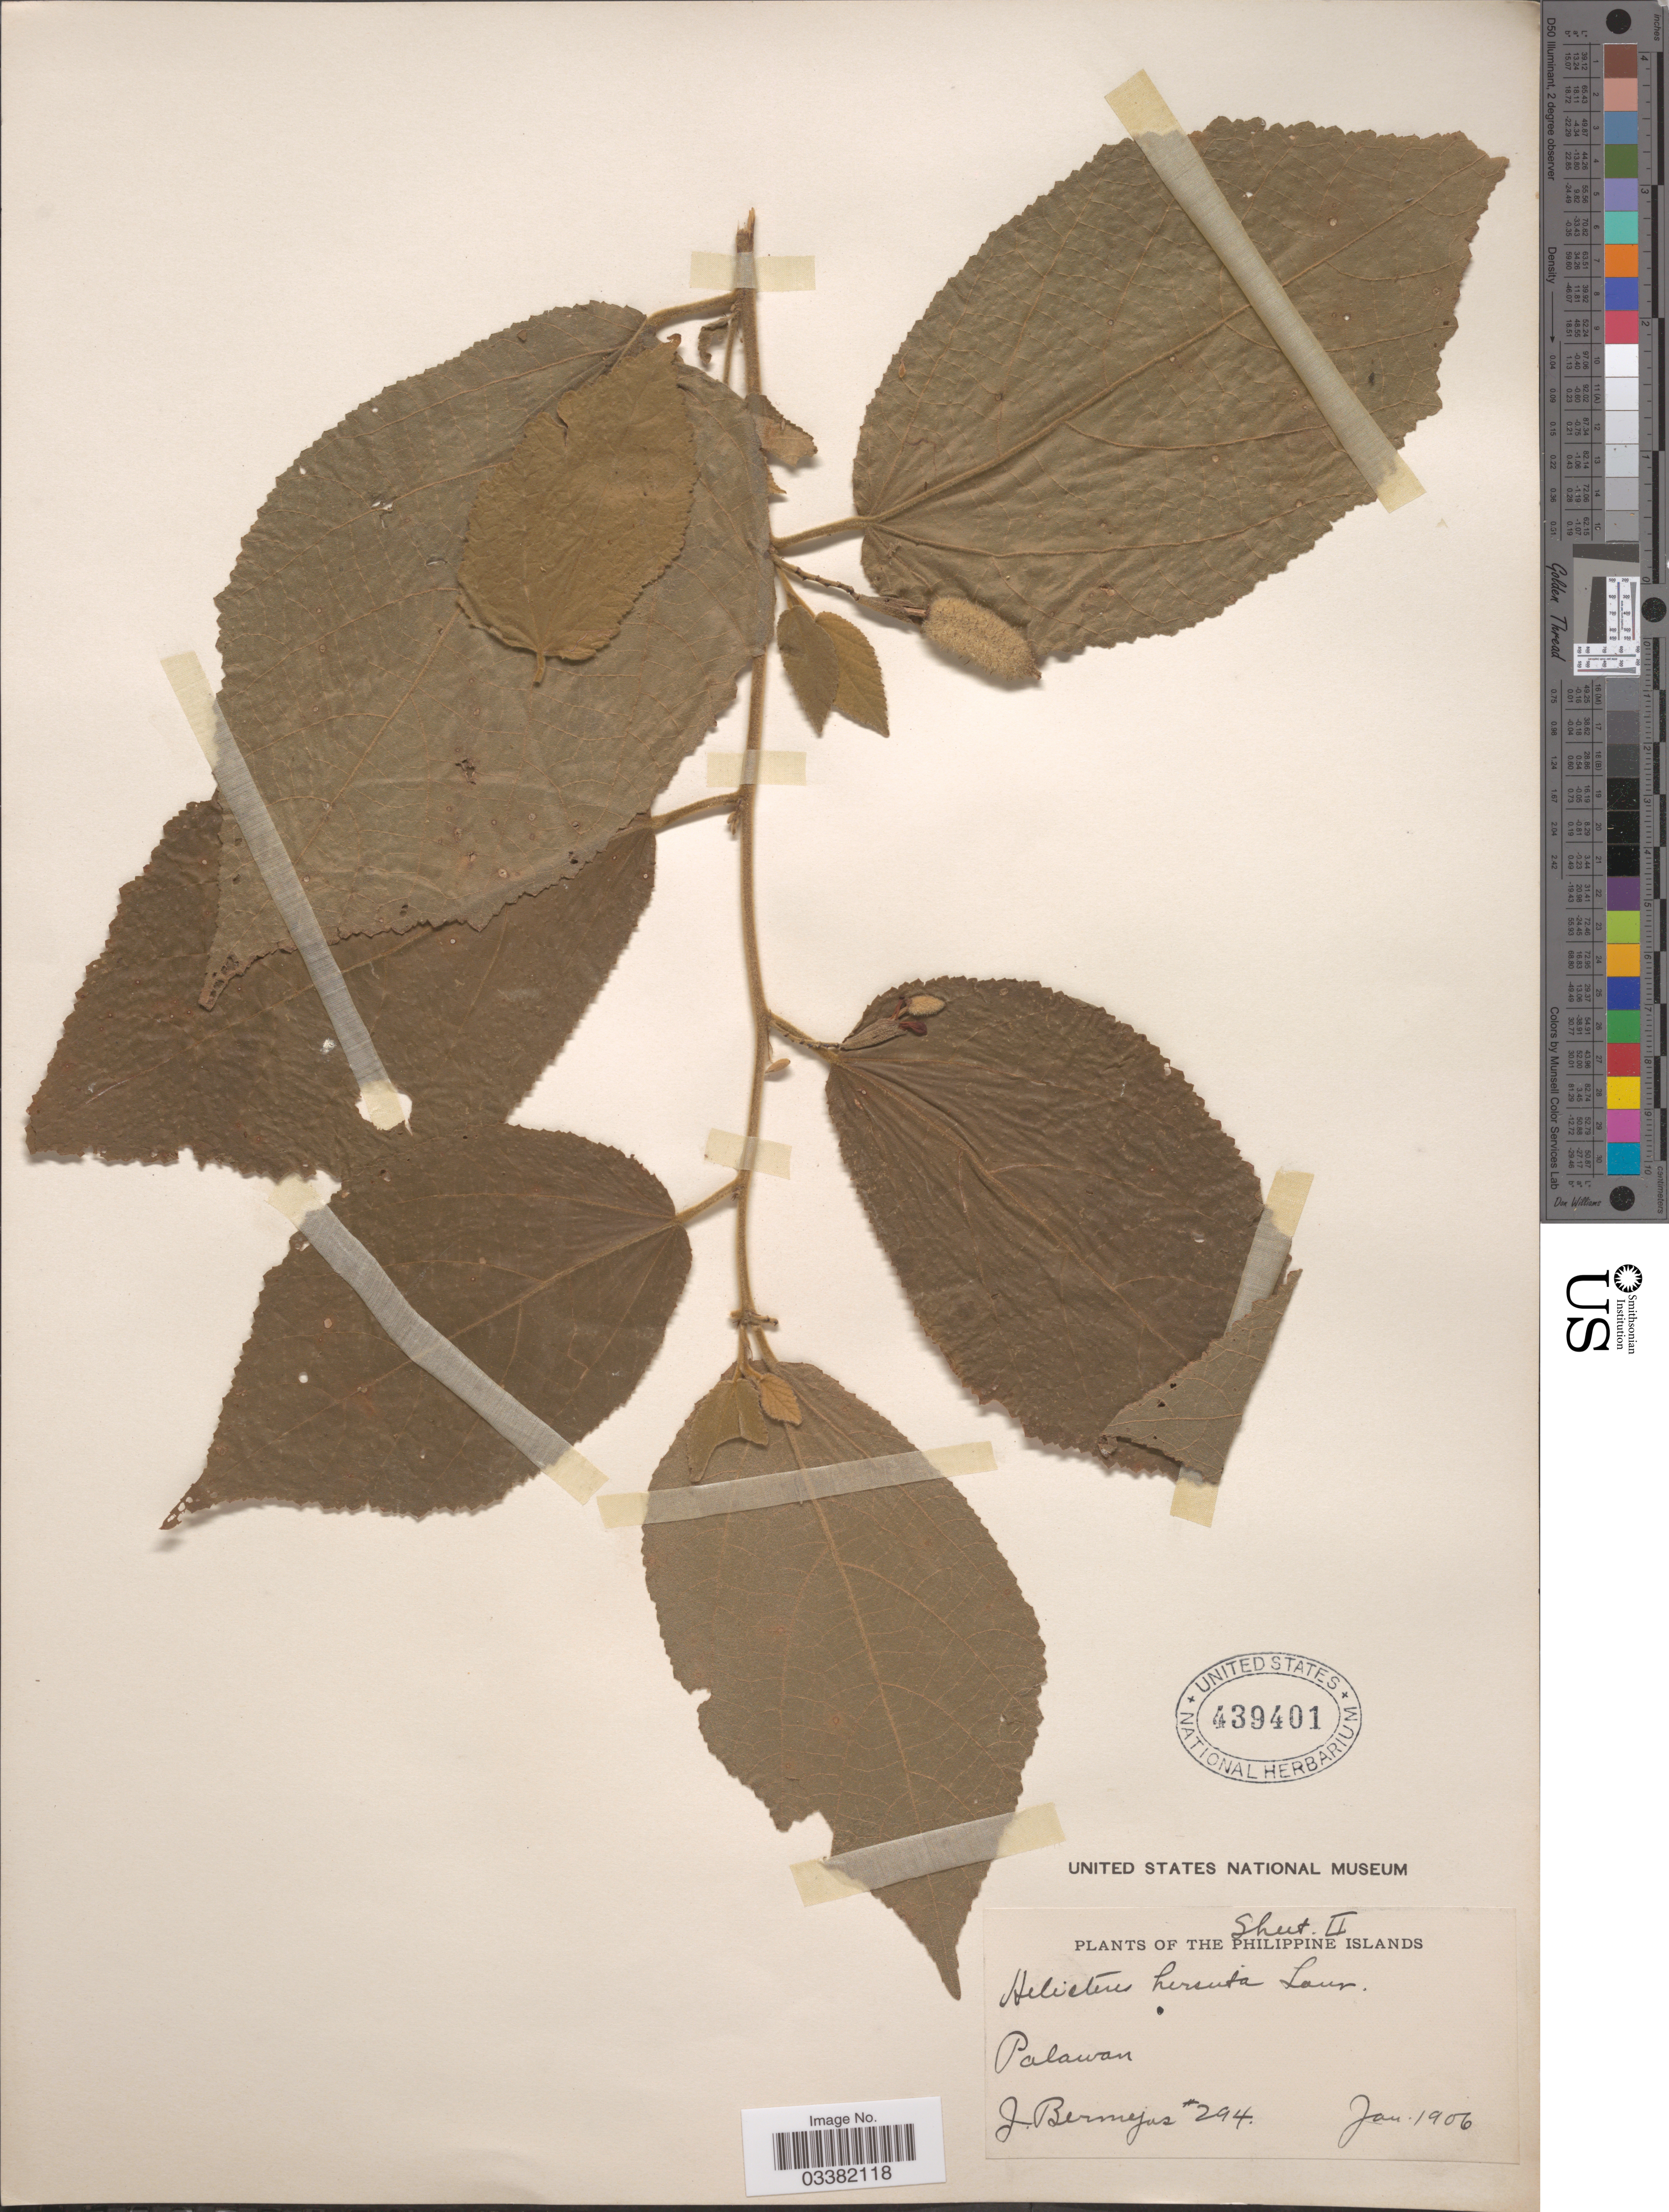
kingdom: Plantae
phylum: Tracheophyta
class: Magnoliopsida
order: Malvales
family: Malvaceae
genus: Helicteres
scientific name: Helicteres hirsuta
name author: Lour.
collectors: J. Bermejos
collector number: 294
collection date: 1906-01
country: Philippines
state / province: Mimaropa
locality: Palawan.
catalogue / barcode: US 439401